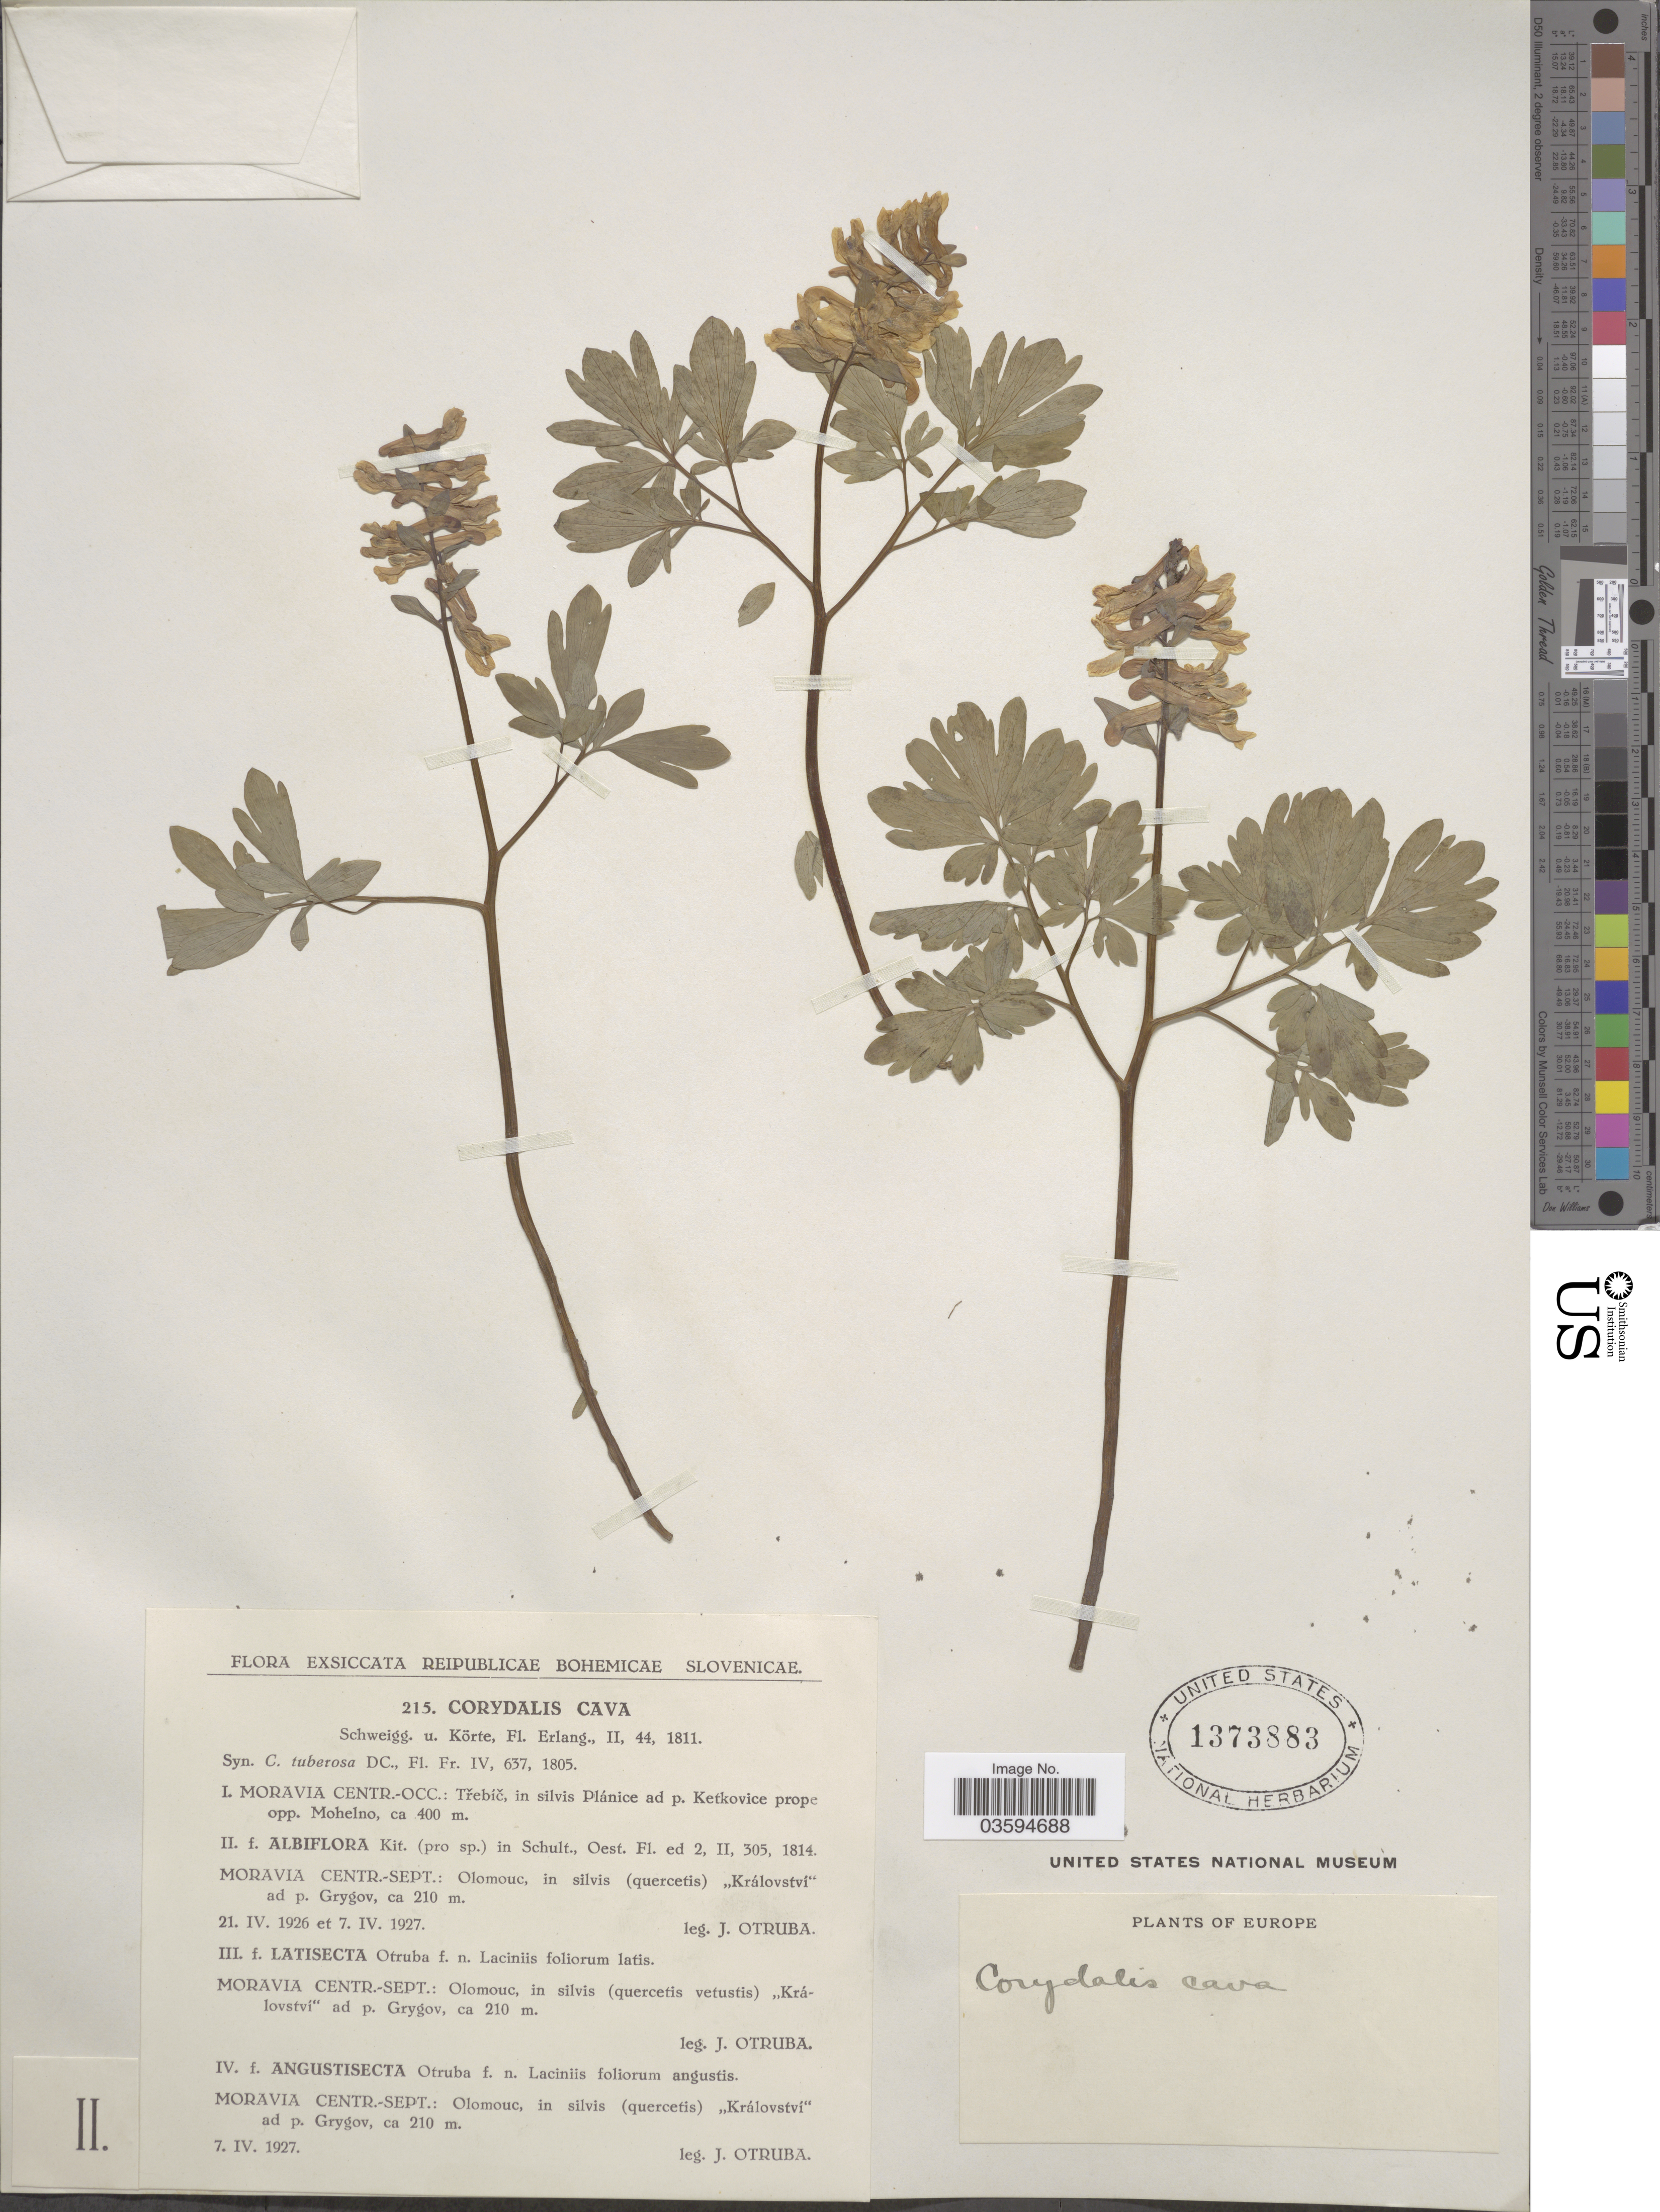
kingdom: Plantae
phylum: Tracheophyta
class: Magnoliopsida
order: Ranunculales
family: Papaveraceae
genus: Corydalis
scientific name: Corydalis cava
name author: Schweigger & Körte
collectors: J. Otruba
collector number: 215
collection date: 1926-04-21/1927-04-07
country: Czechia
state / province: Olomouc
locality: Moravia Centr.-Sept.: Olomouc, in silvis (quercetis) ,,Království' ad p. Grygov.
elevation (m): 210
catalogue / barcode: US 1373883